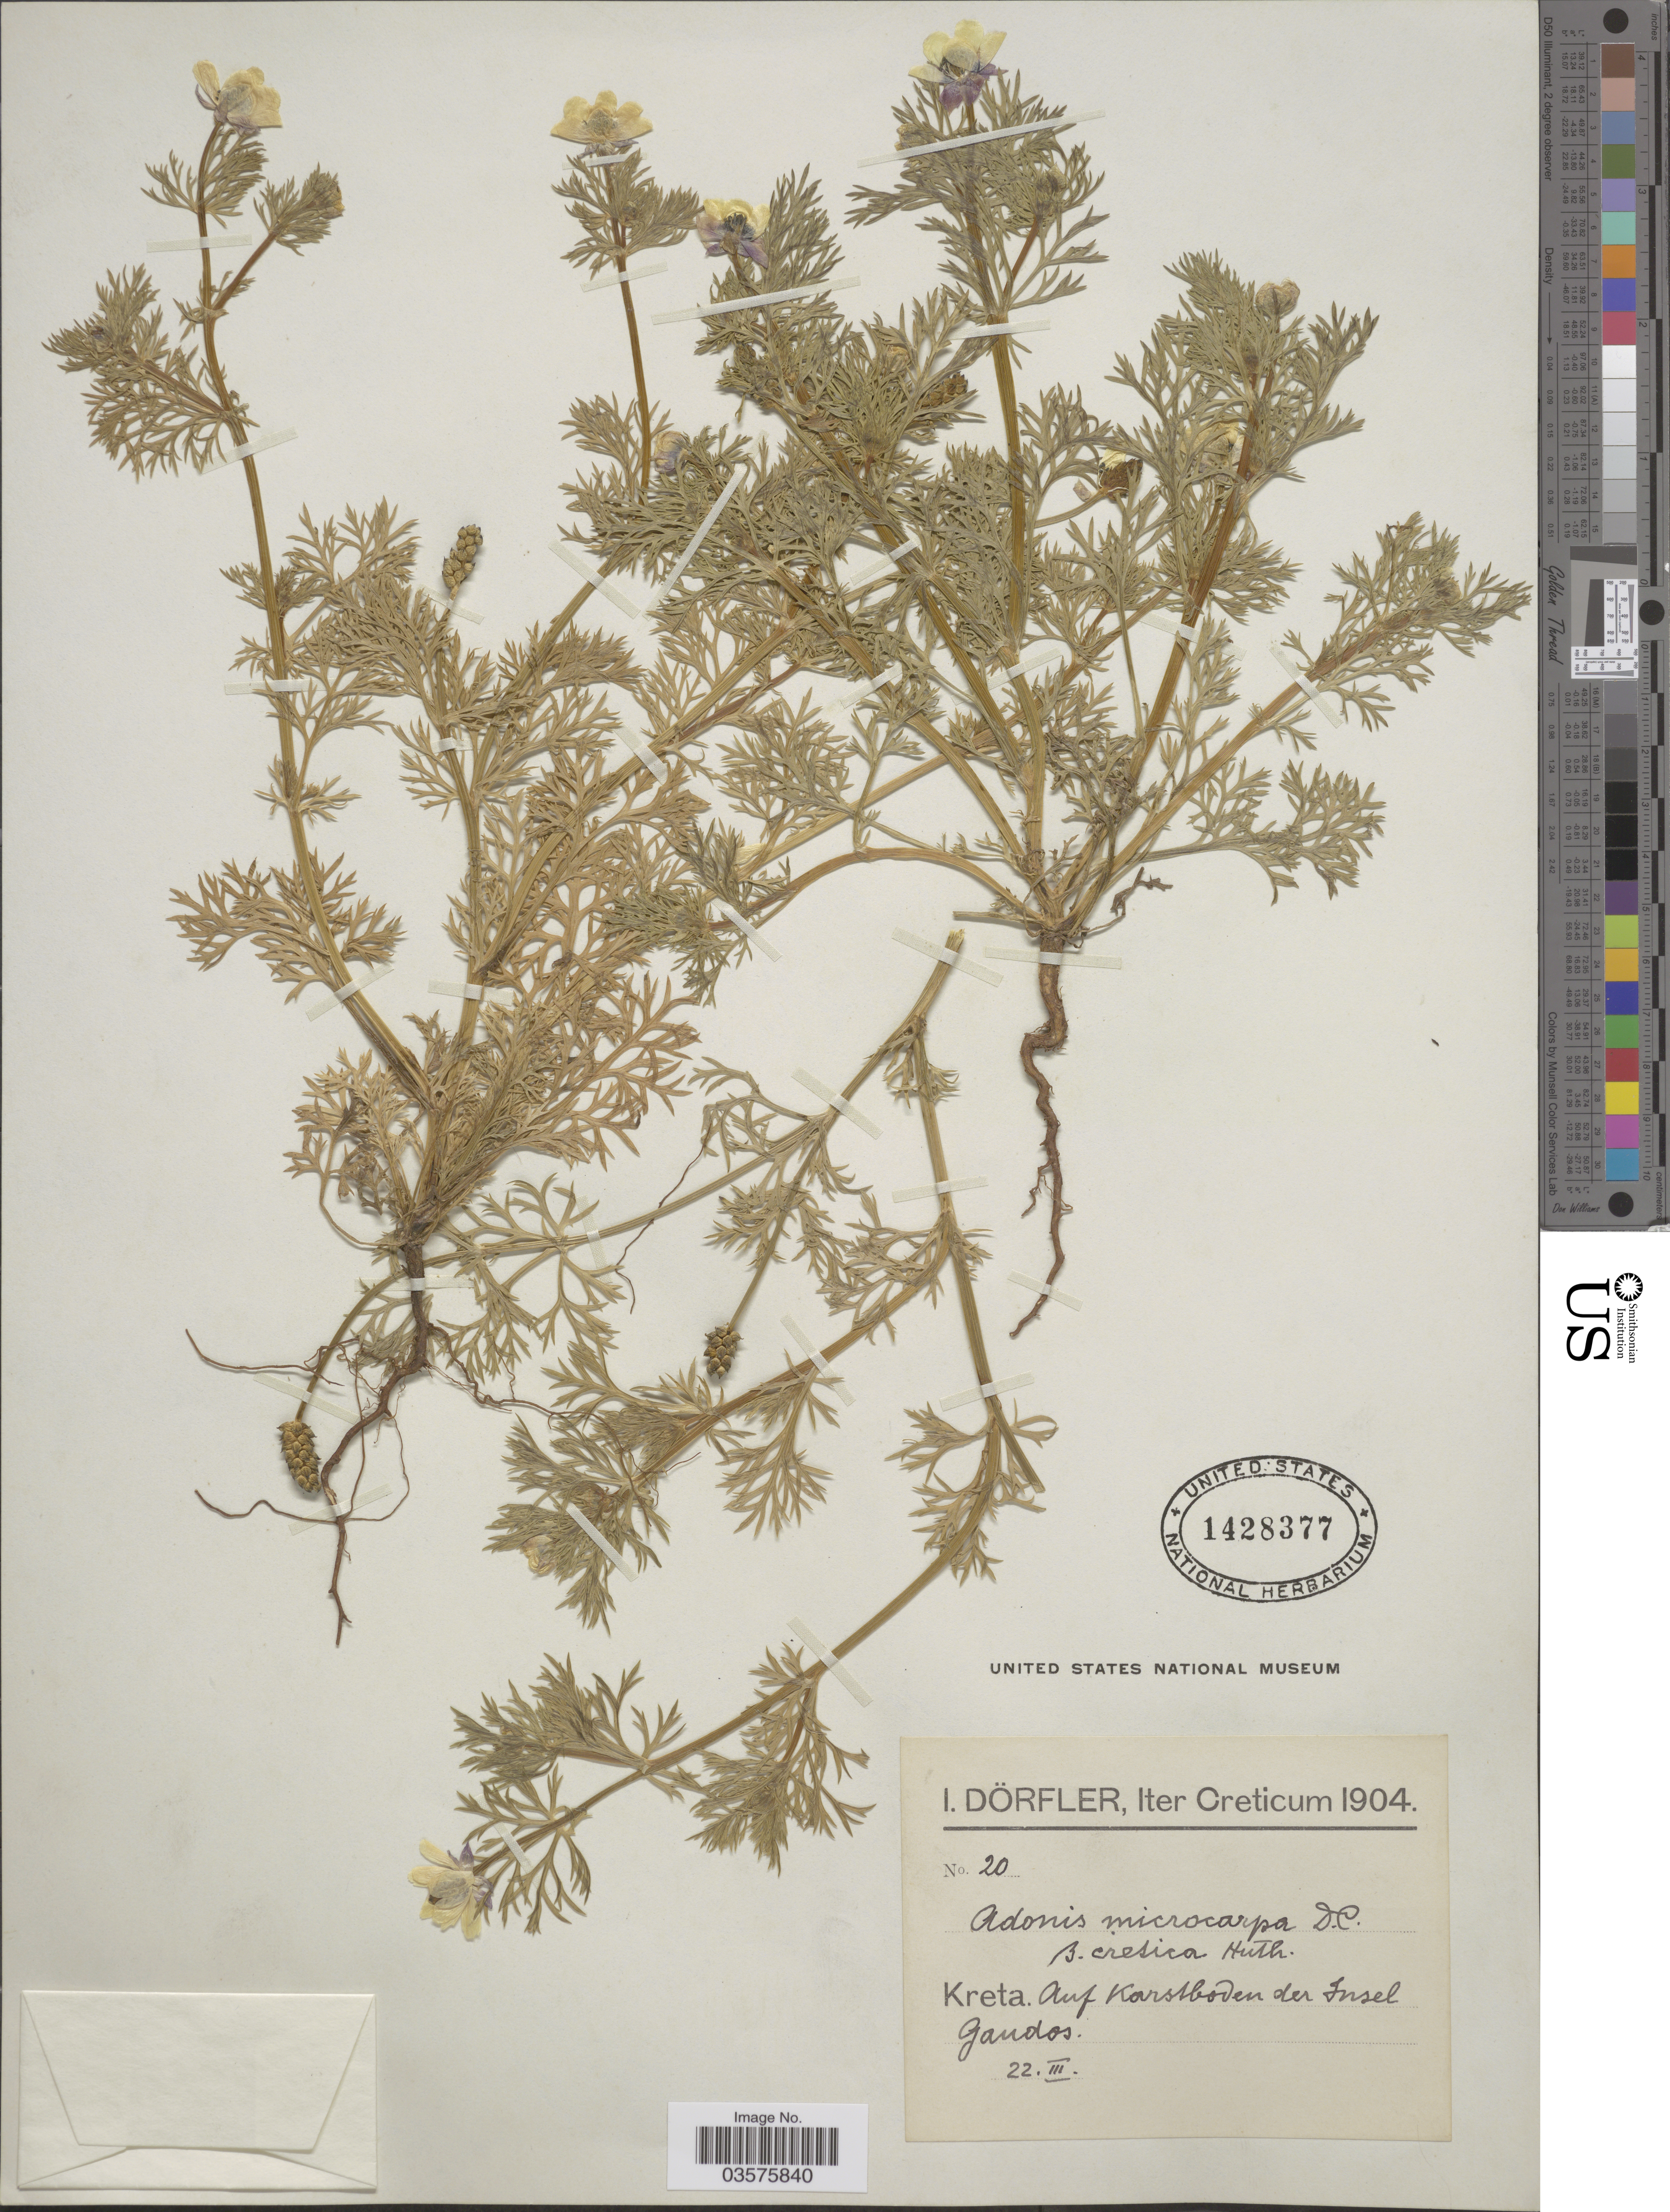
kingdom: Plantae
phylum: Tracheophyta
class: Magnoliopsida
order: Ranunculales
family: Ranunculaceae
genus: Adonis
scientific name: Adonis microcarpa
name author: DC.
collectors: I. Dörfler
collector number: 20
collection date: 1904-03-22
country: Greece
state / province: Crete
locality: Iter Creticum. Kreta. Auf Kartsboden der Insel Gandos.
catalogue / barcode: US 1428377